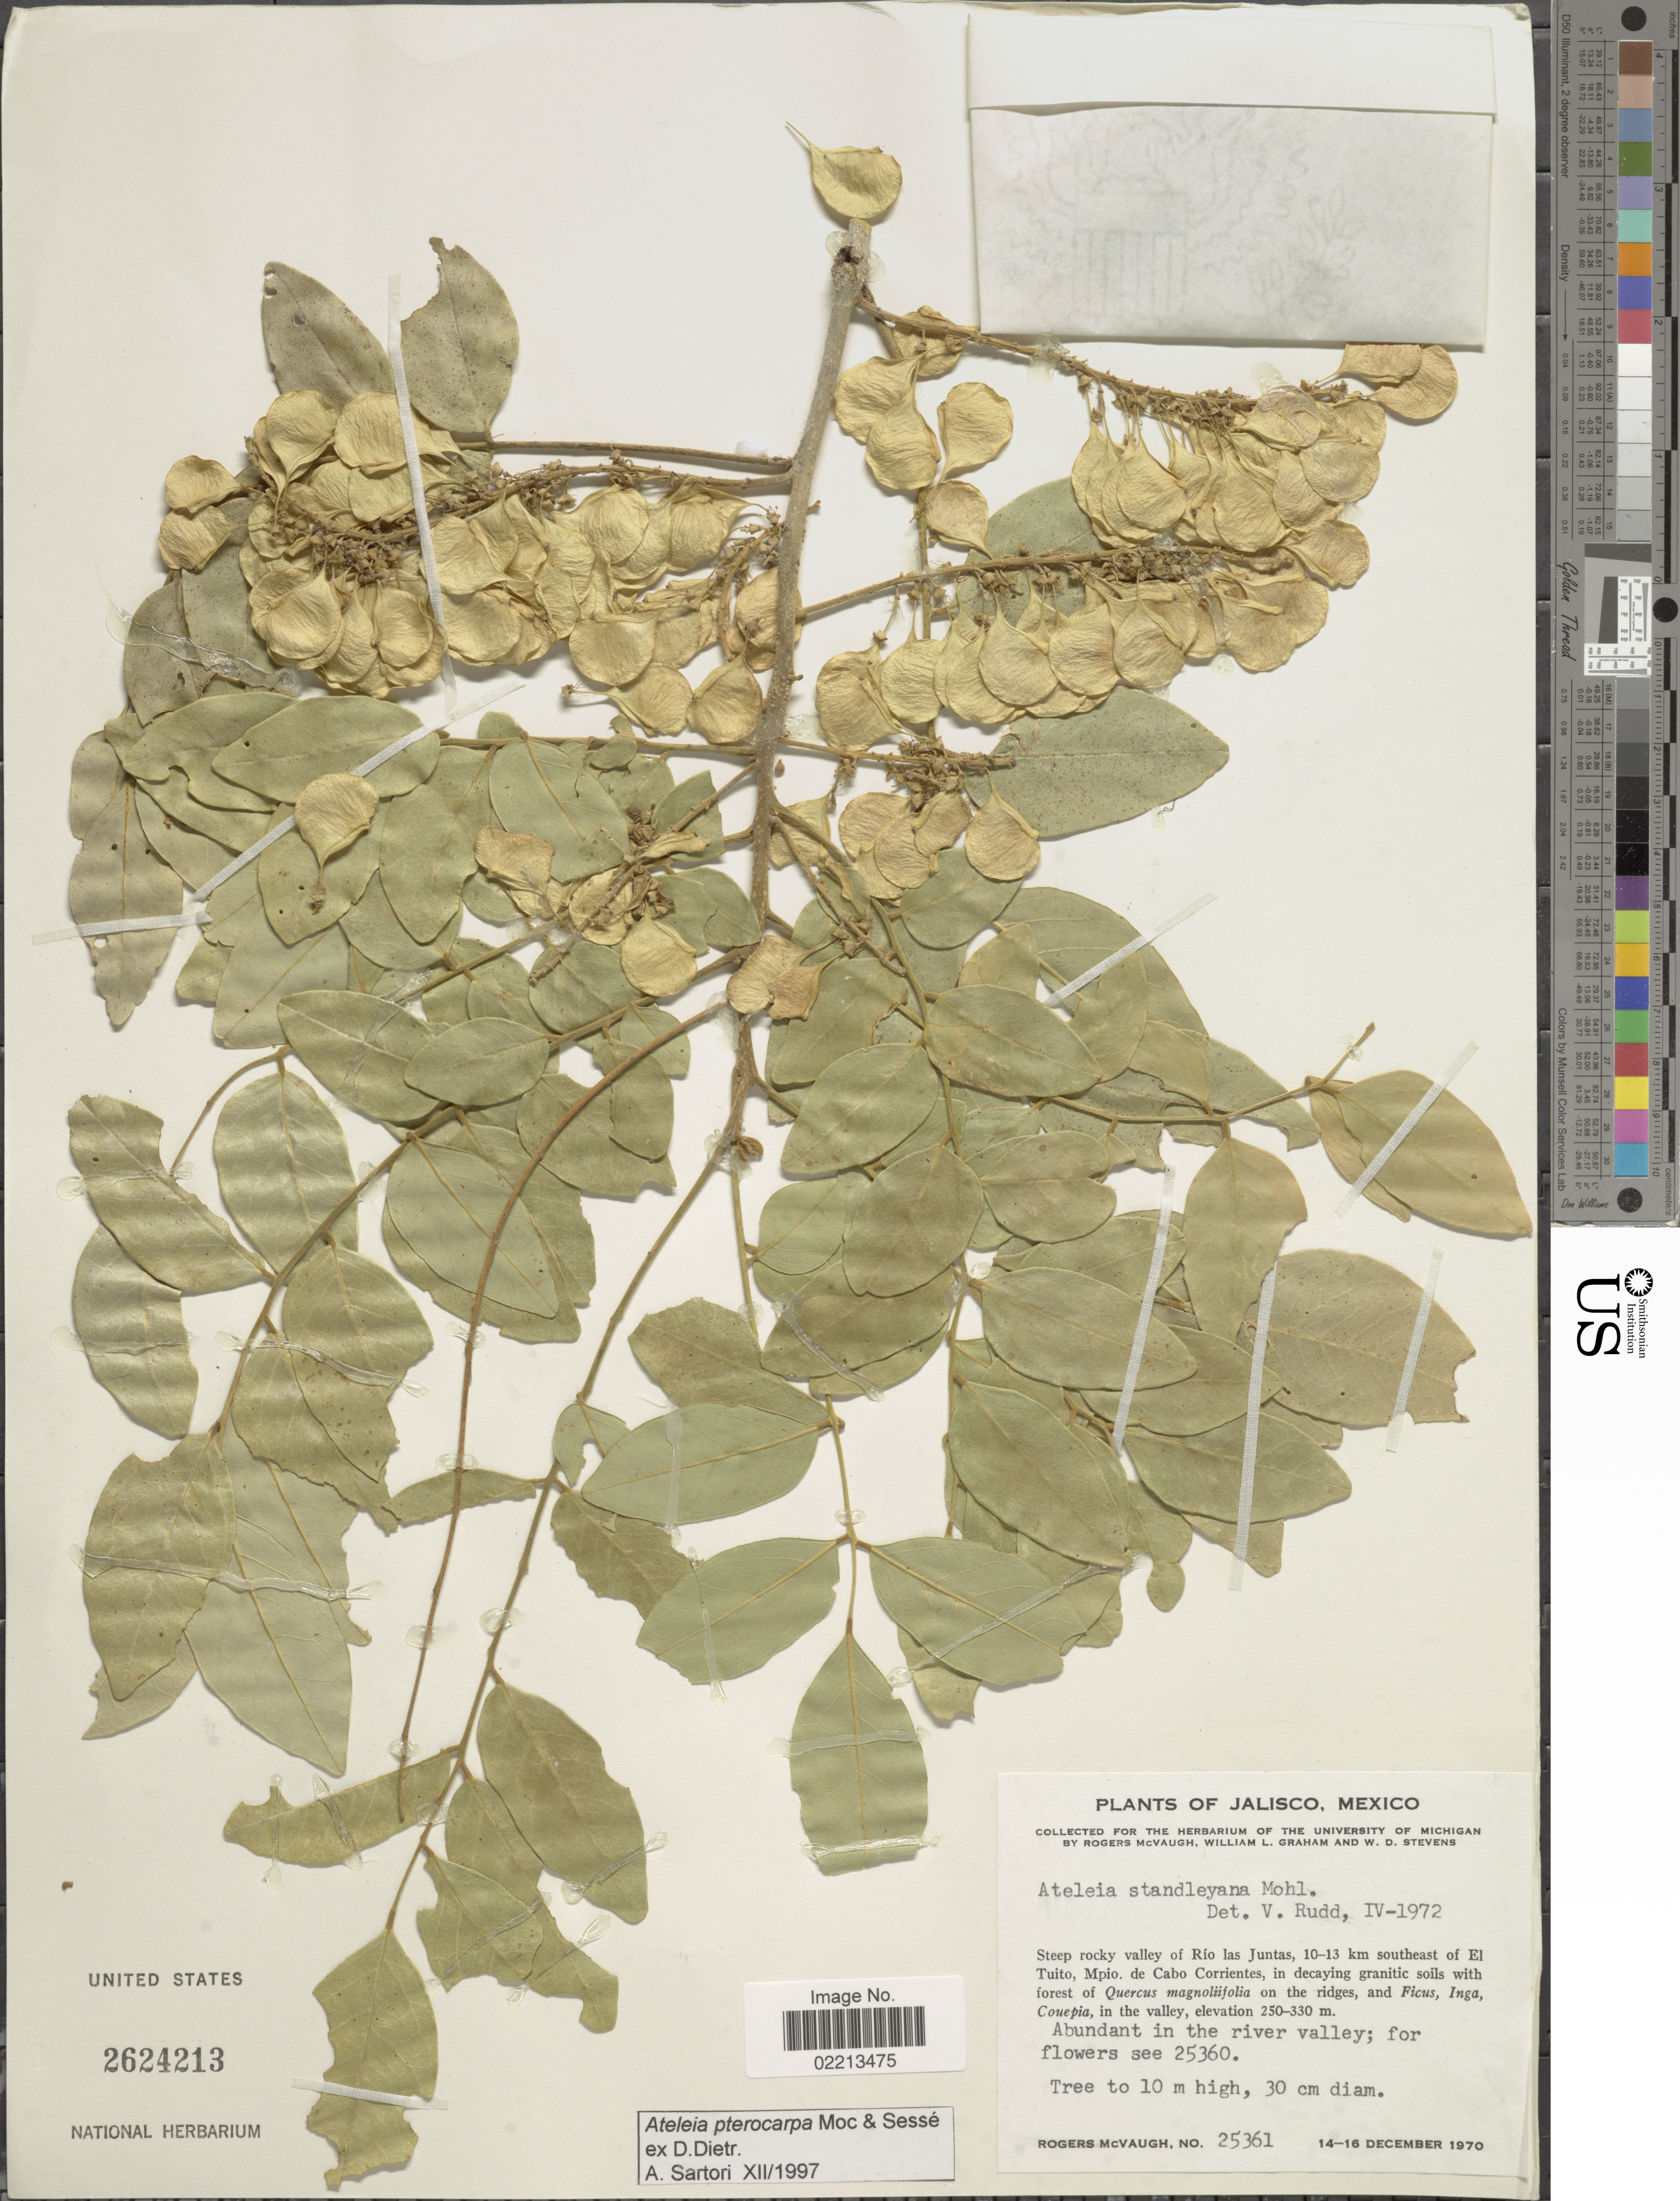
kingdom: Plantae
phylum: Tracheophyta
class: Magnoliopsida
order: Fabales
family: Fabaceae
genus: Ateleia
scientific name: Ateleia pterocarpa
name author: Moc. & Sessé ex D. Dietr.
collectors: R. McVaugh, W. Graham & W. D. Stevens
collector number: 25361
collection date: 1970-12-14/1970-12-16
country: Mexico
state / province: Jalisco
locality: Steep rocky valley of Rio las Juntas, 10-13 km southeast of El Tuito, Mpio. de Cabo Corrientes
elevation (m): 250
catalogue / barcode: US 2624213